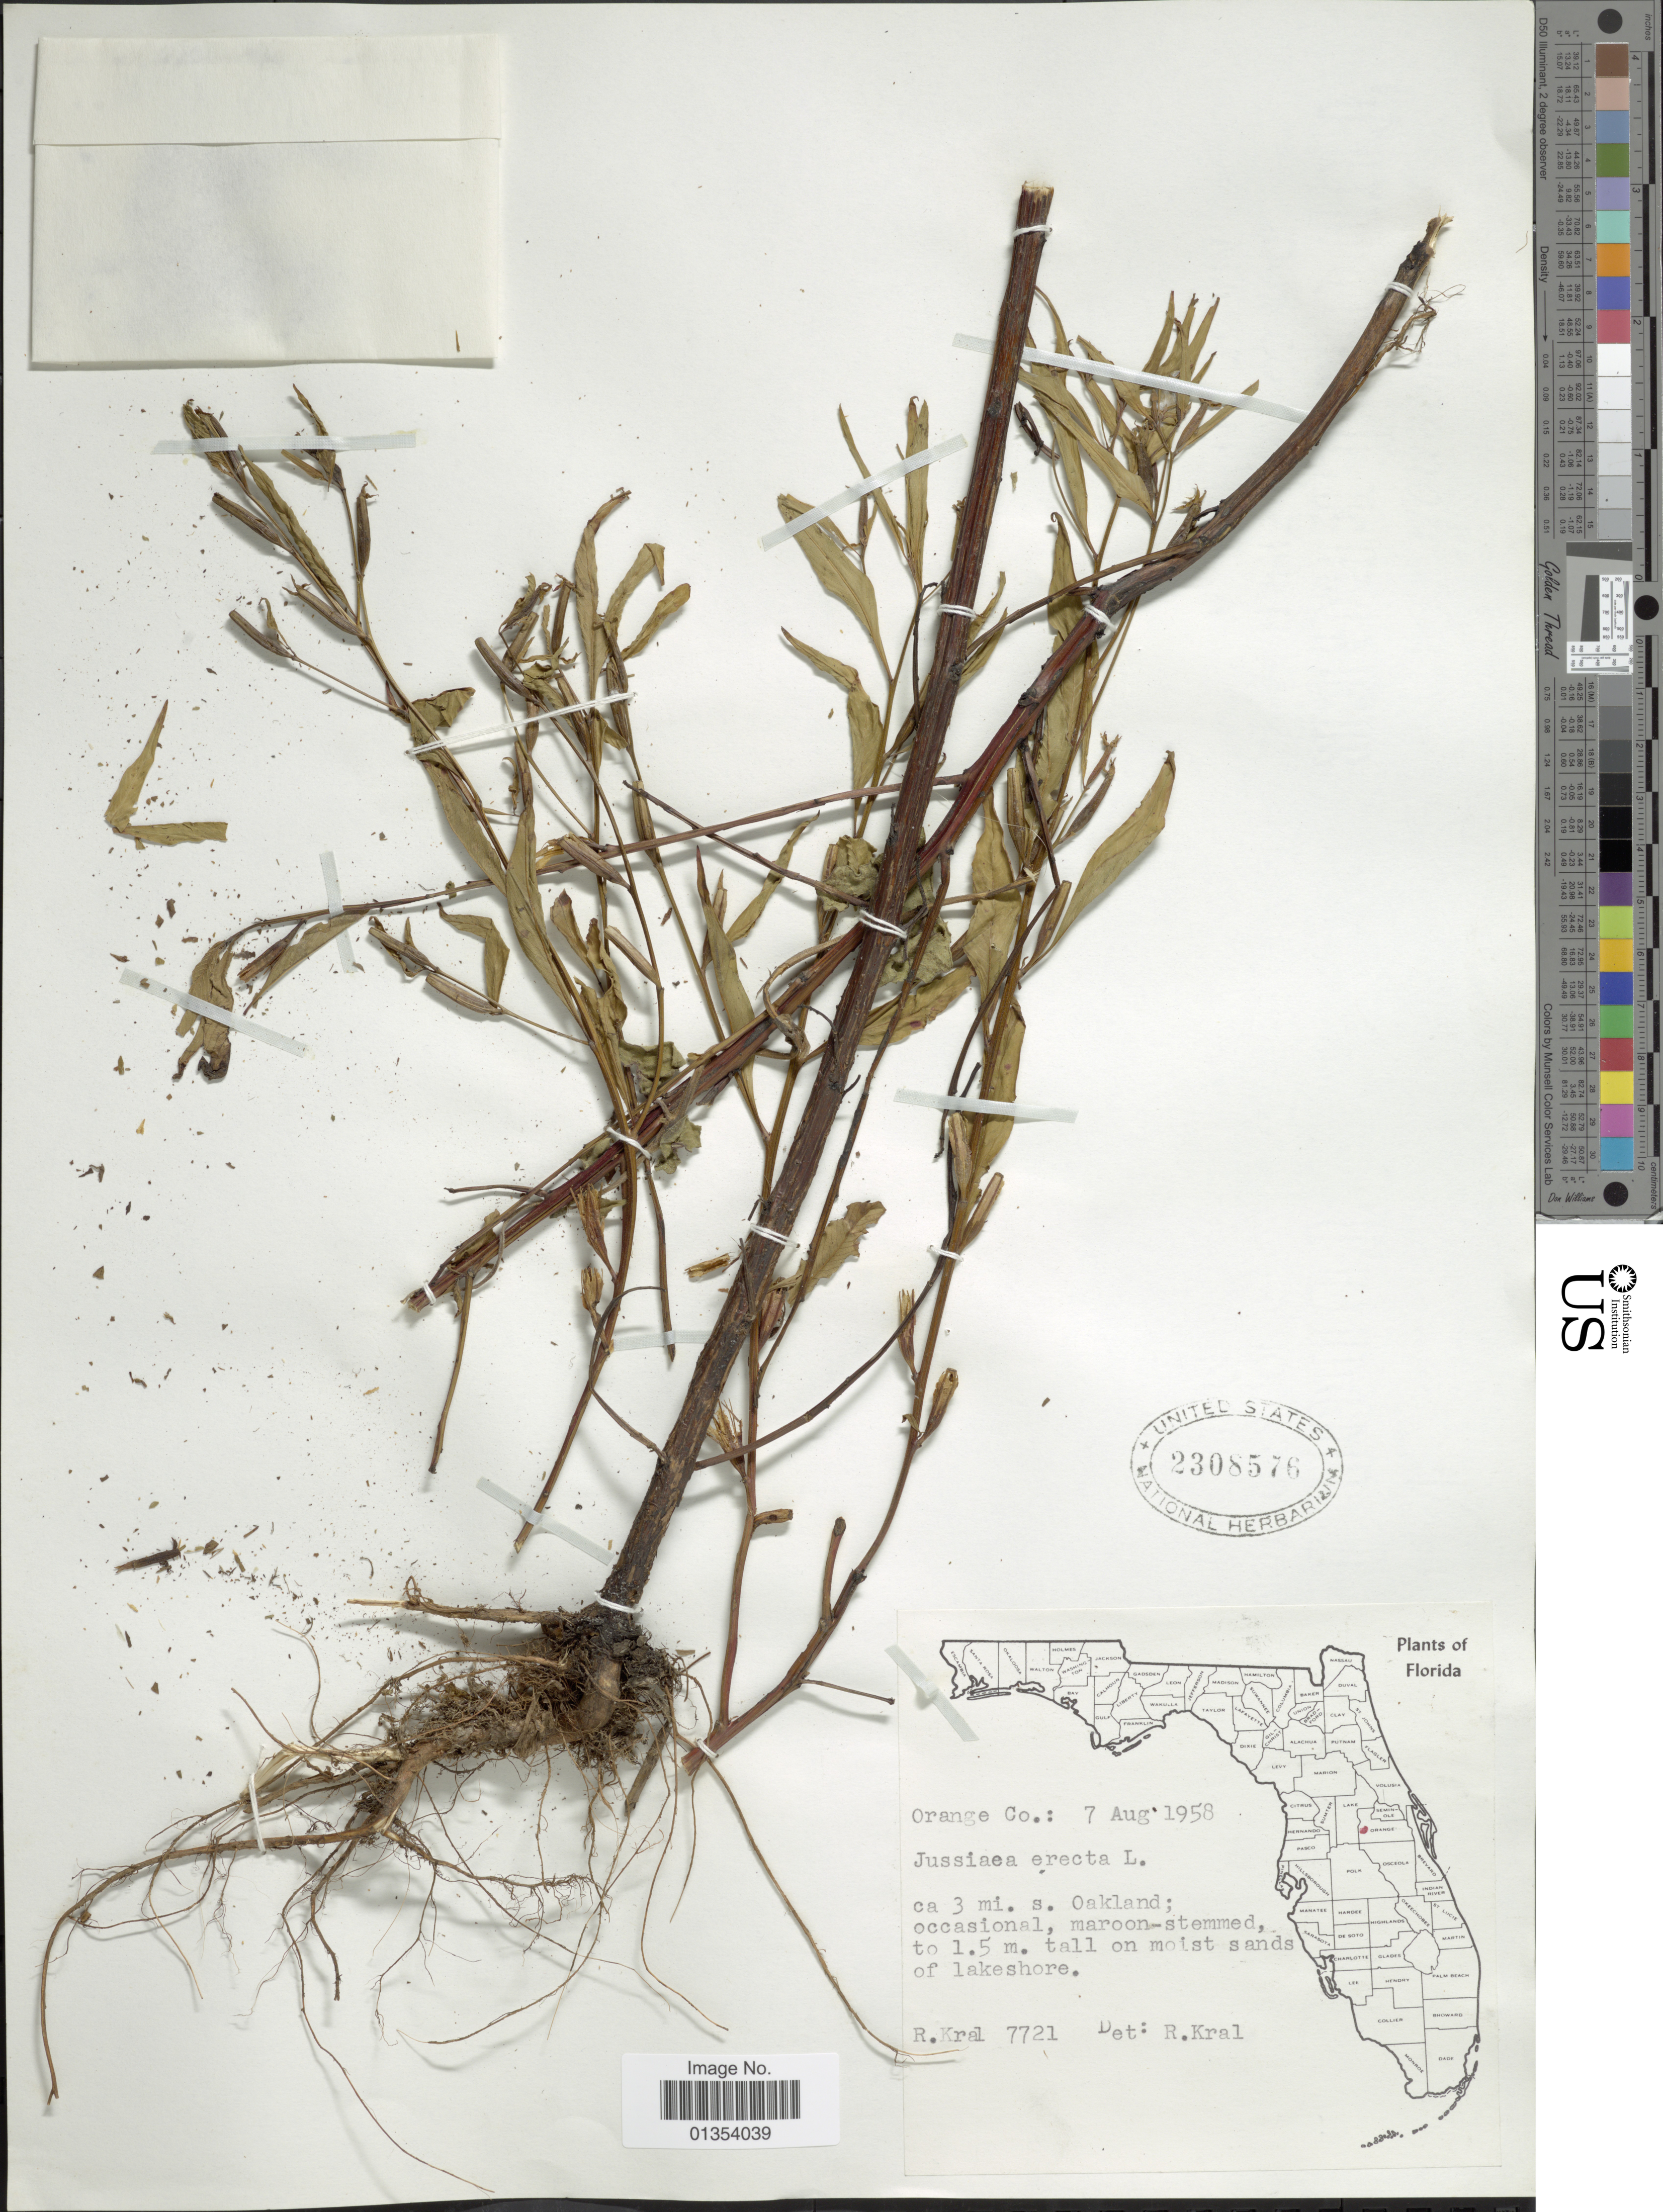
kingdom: Plantae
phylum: Tracheophyta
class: Magnoliopsida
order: Myrtales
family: Onagraceae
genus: Ludwigia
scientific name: Ludwigia erecta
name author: (L.) H. Hara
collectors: R. Kral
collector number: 7721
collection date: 1958-08-07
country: United States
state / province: Florida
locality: Orange Co.: ca 3 mi. s. Oakland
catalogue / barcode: US 2308576